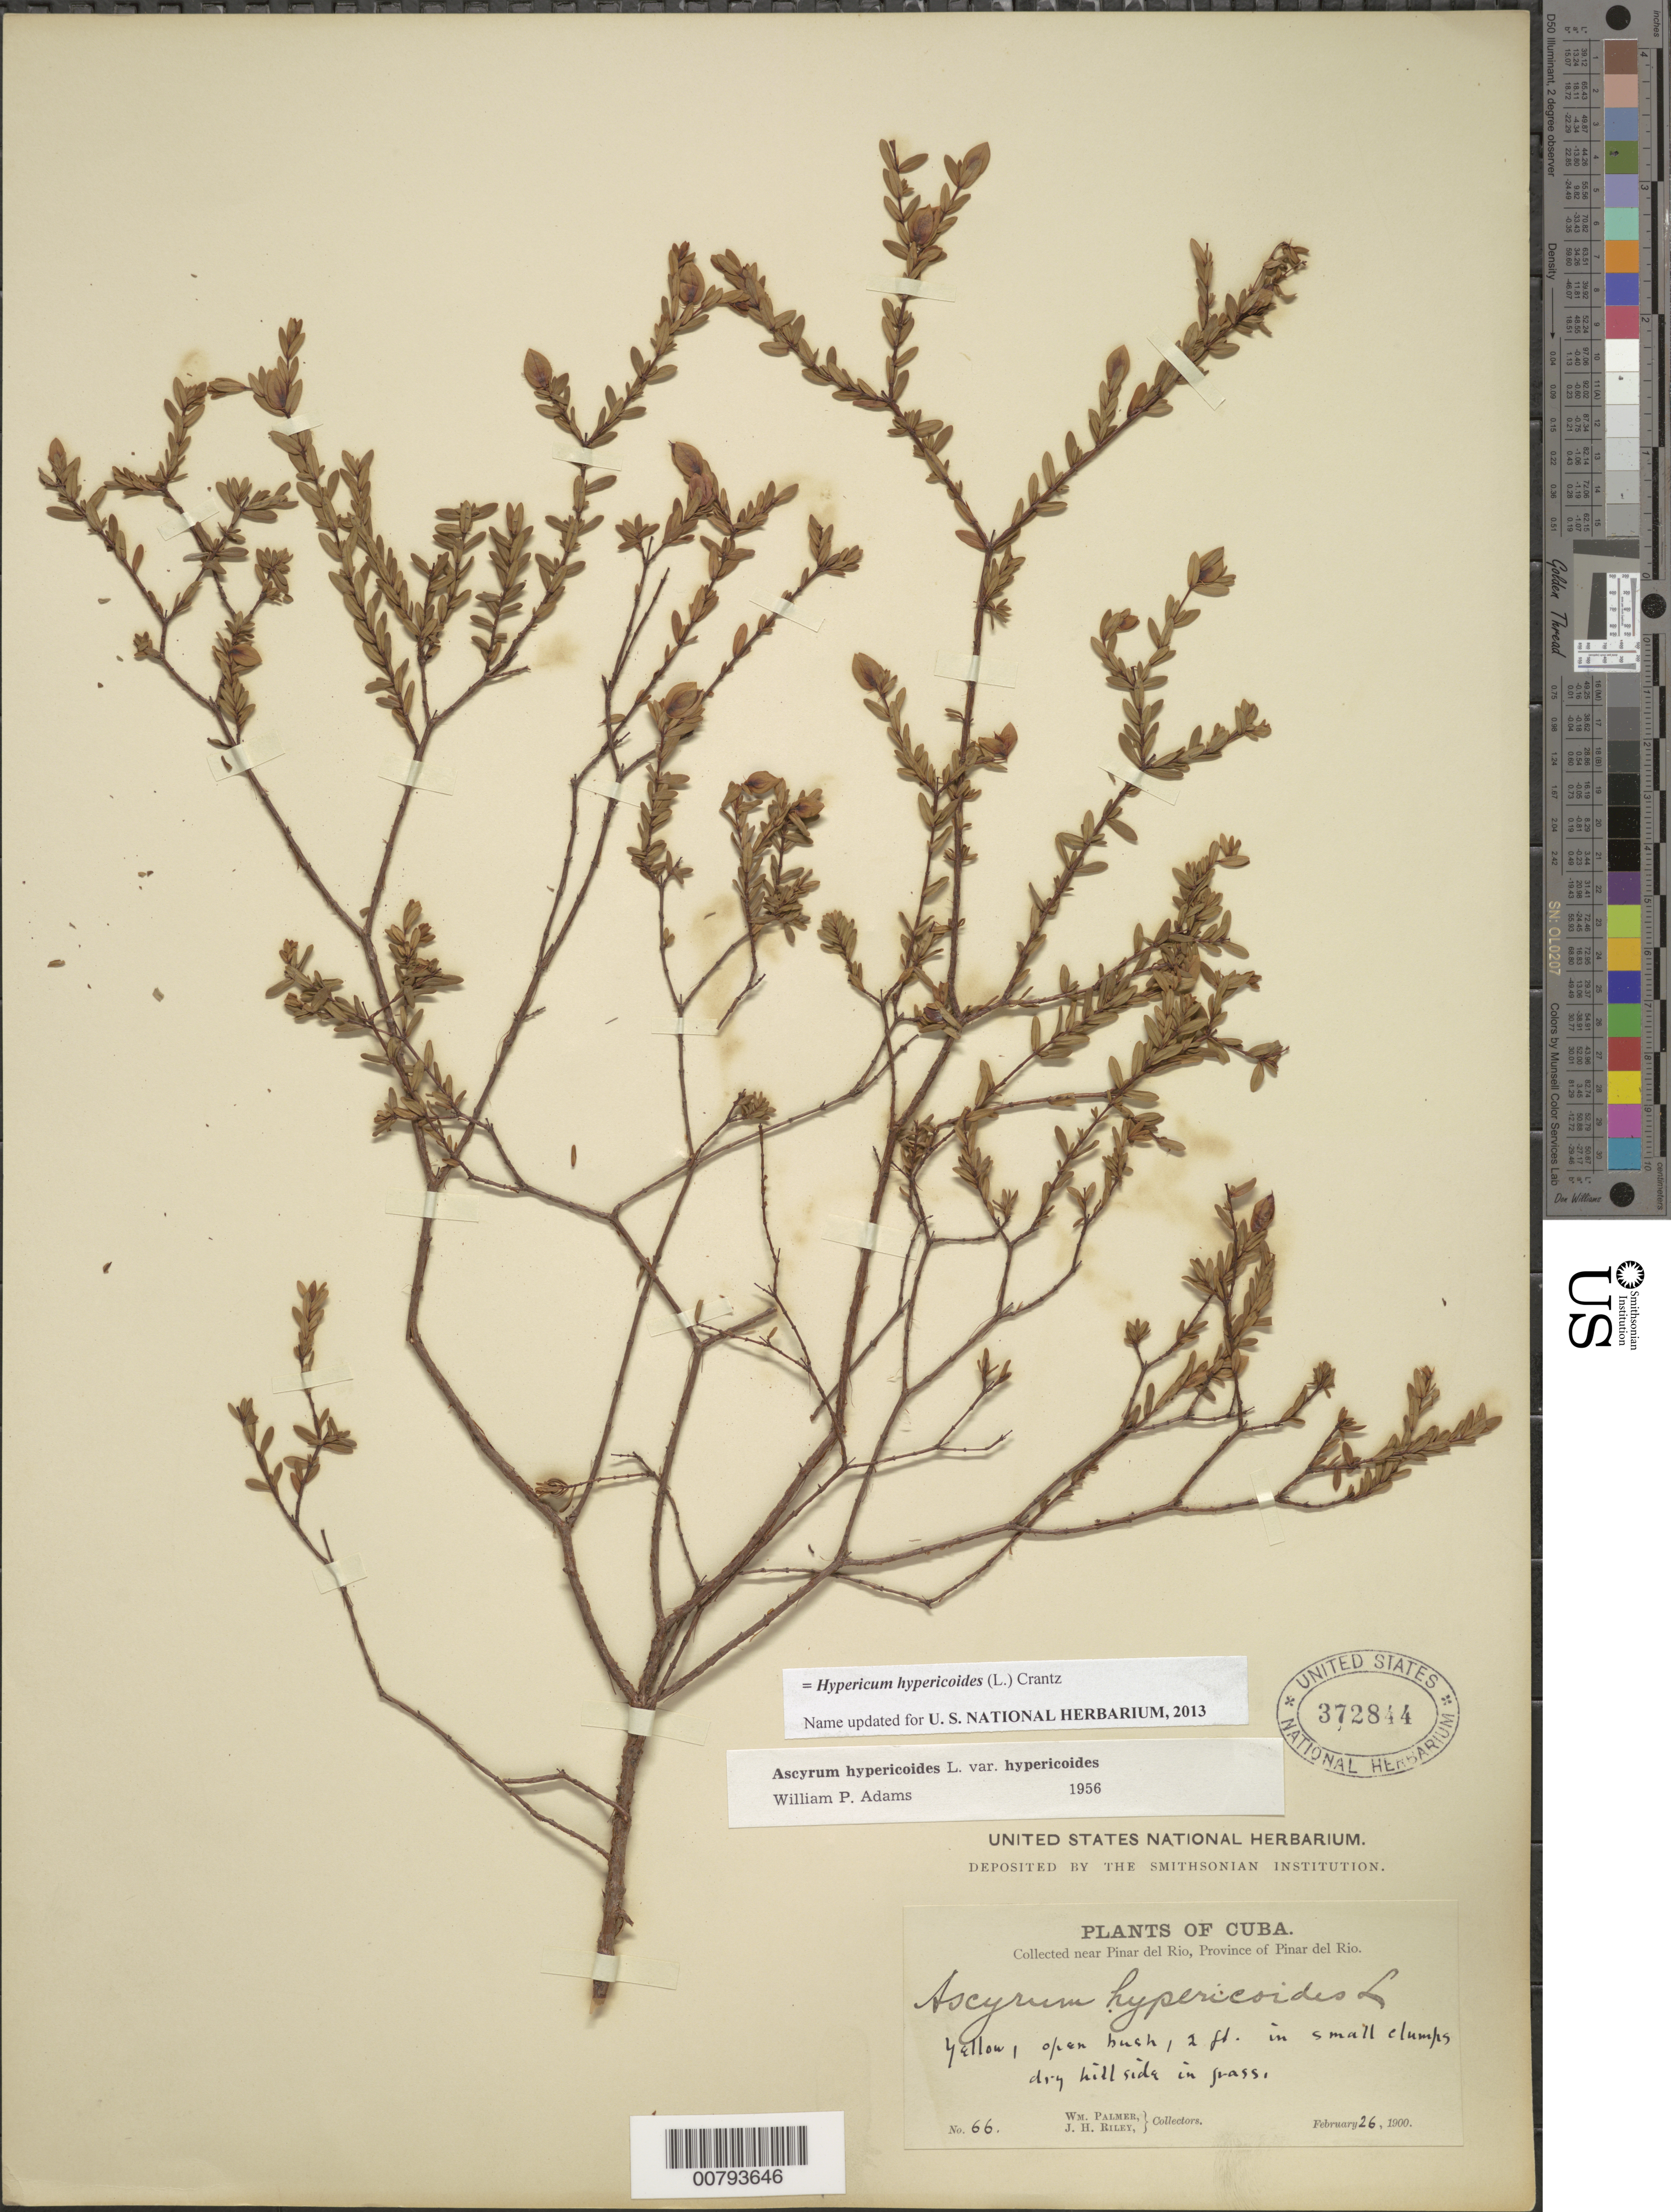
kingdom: Plantae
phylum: Tracheophyta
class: Magnoliopsida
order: Malpighiales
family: Hypericaceae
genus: Hypericum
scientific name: Hypericum hypericoides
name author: (L.) Crantz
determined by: Adams, W. P.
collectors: W. Palmer & J. H. Riley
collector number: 66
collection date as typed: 26 Feb 1900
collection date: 1900-02-26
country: Cuba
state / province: Pinar del Río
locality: Near Pinar del Rio; hillside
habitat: Dry hillside in grass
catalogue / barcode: US 372844